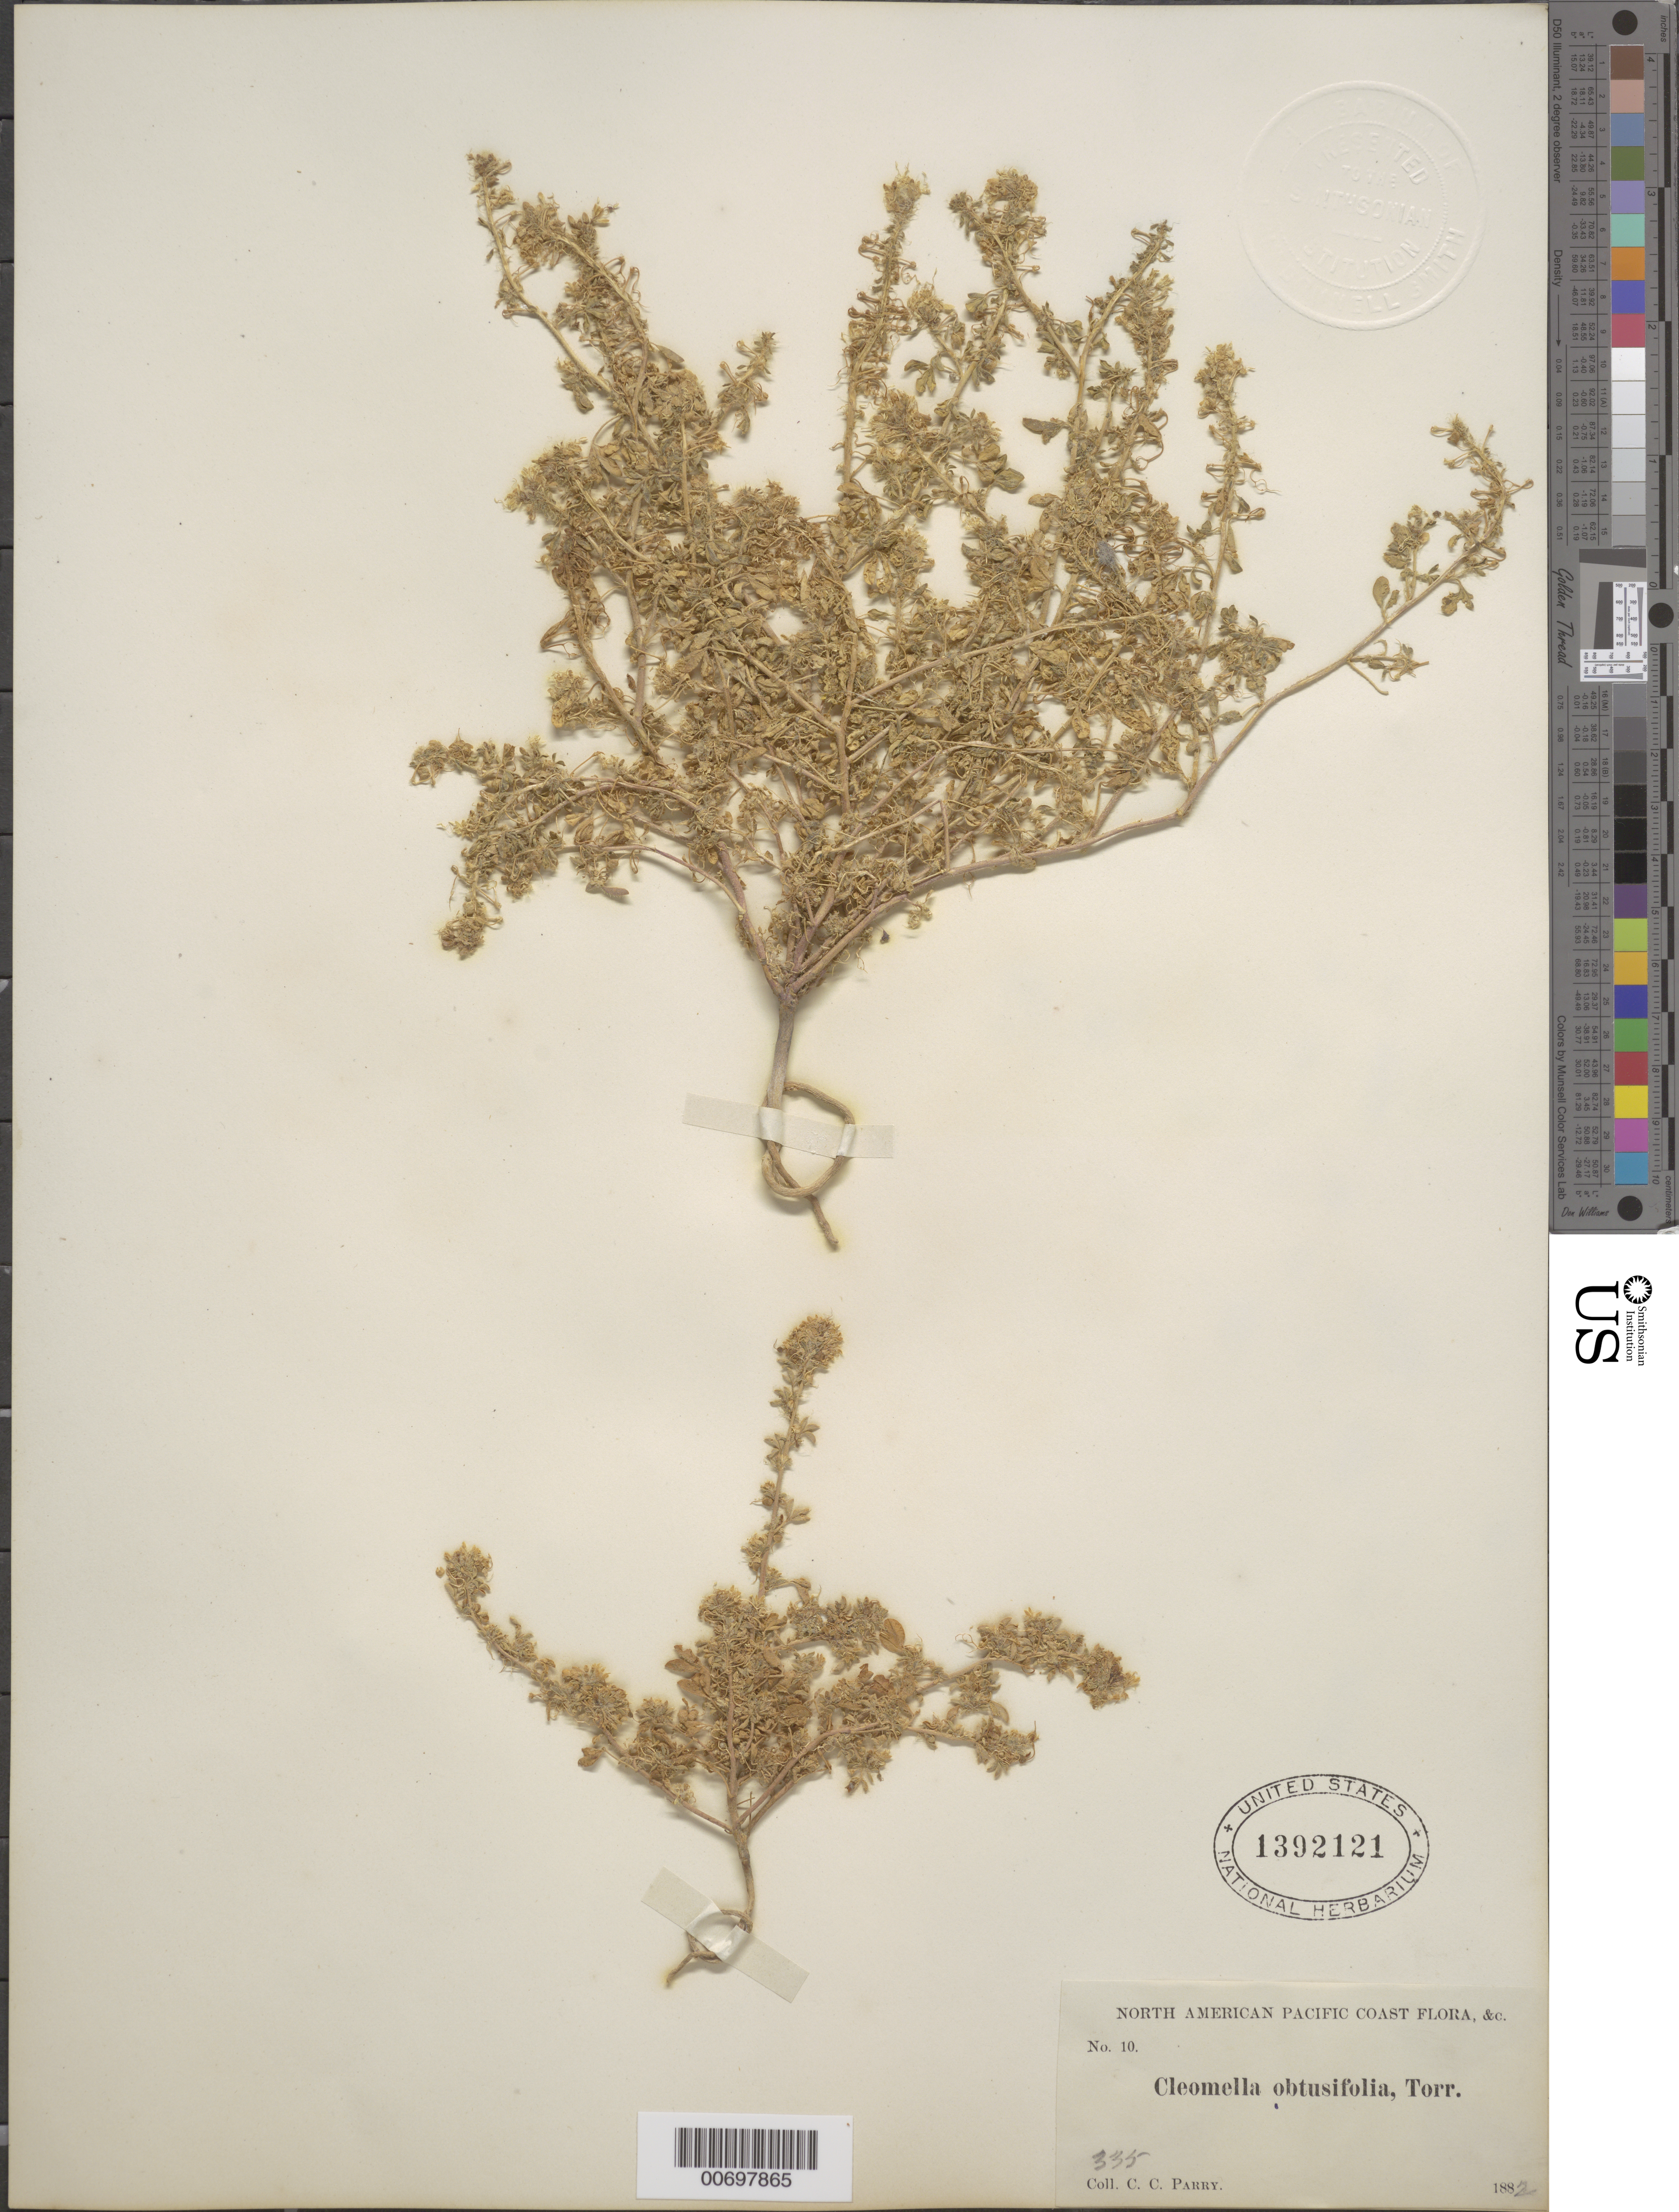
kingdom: Plantae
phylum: Tracheophyta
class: Magnoliopsida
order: Brassicales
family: Cleomaceae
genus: Cleomella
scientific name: Cleomella obtusifolia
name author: Torr. & Frém.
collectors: C. C. Parry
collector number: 10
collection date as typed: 1882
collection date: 1882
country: United States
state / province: California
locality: Pacific Coast.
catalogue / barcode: US 1392121